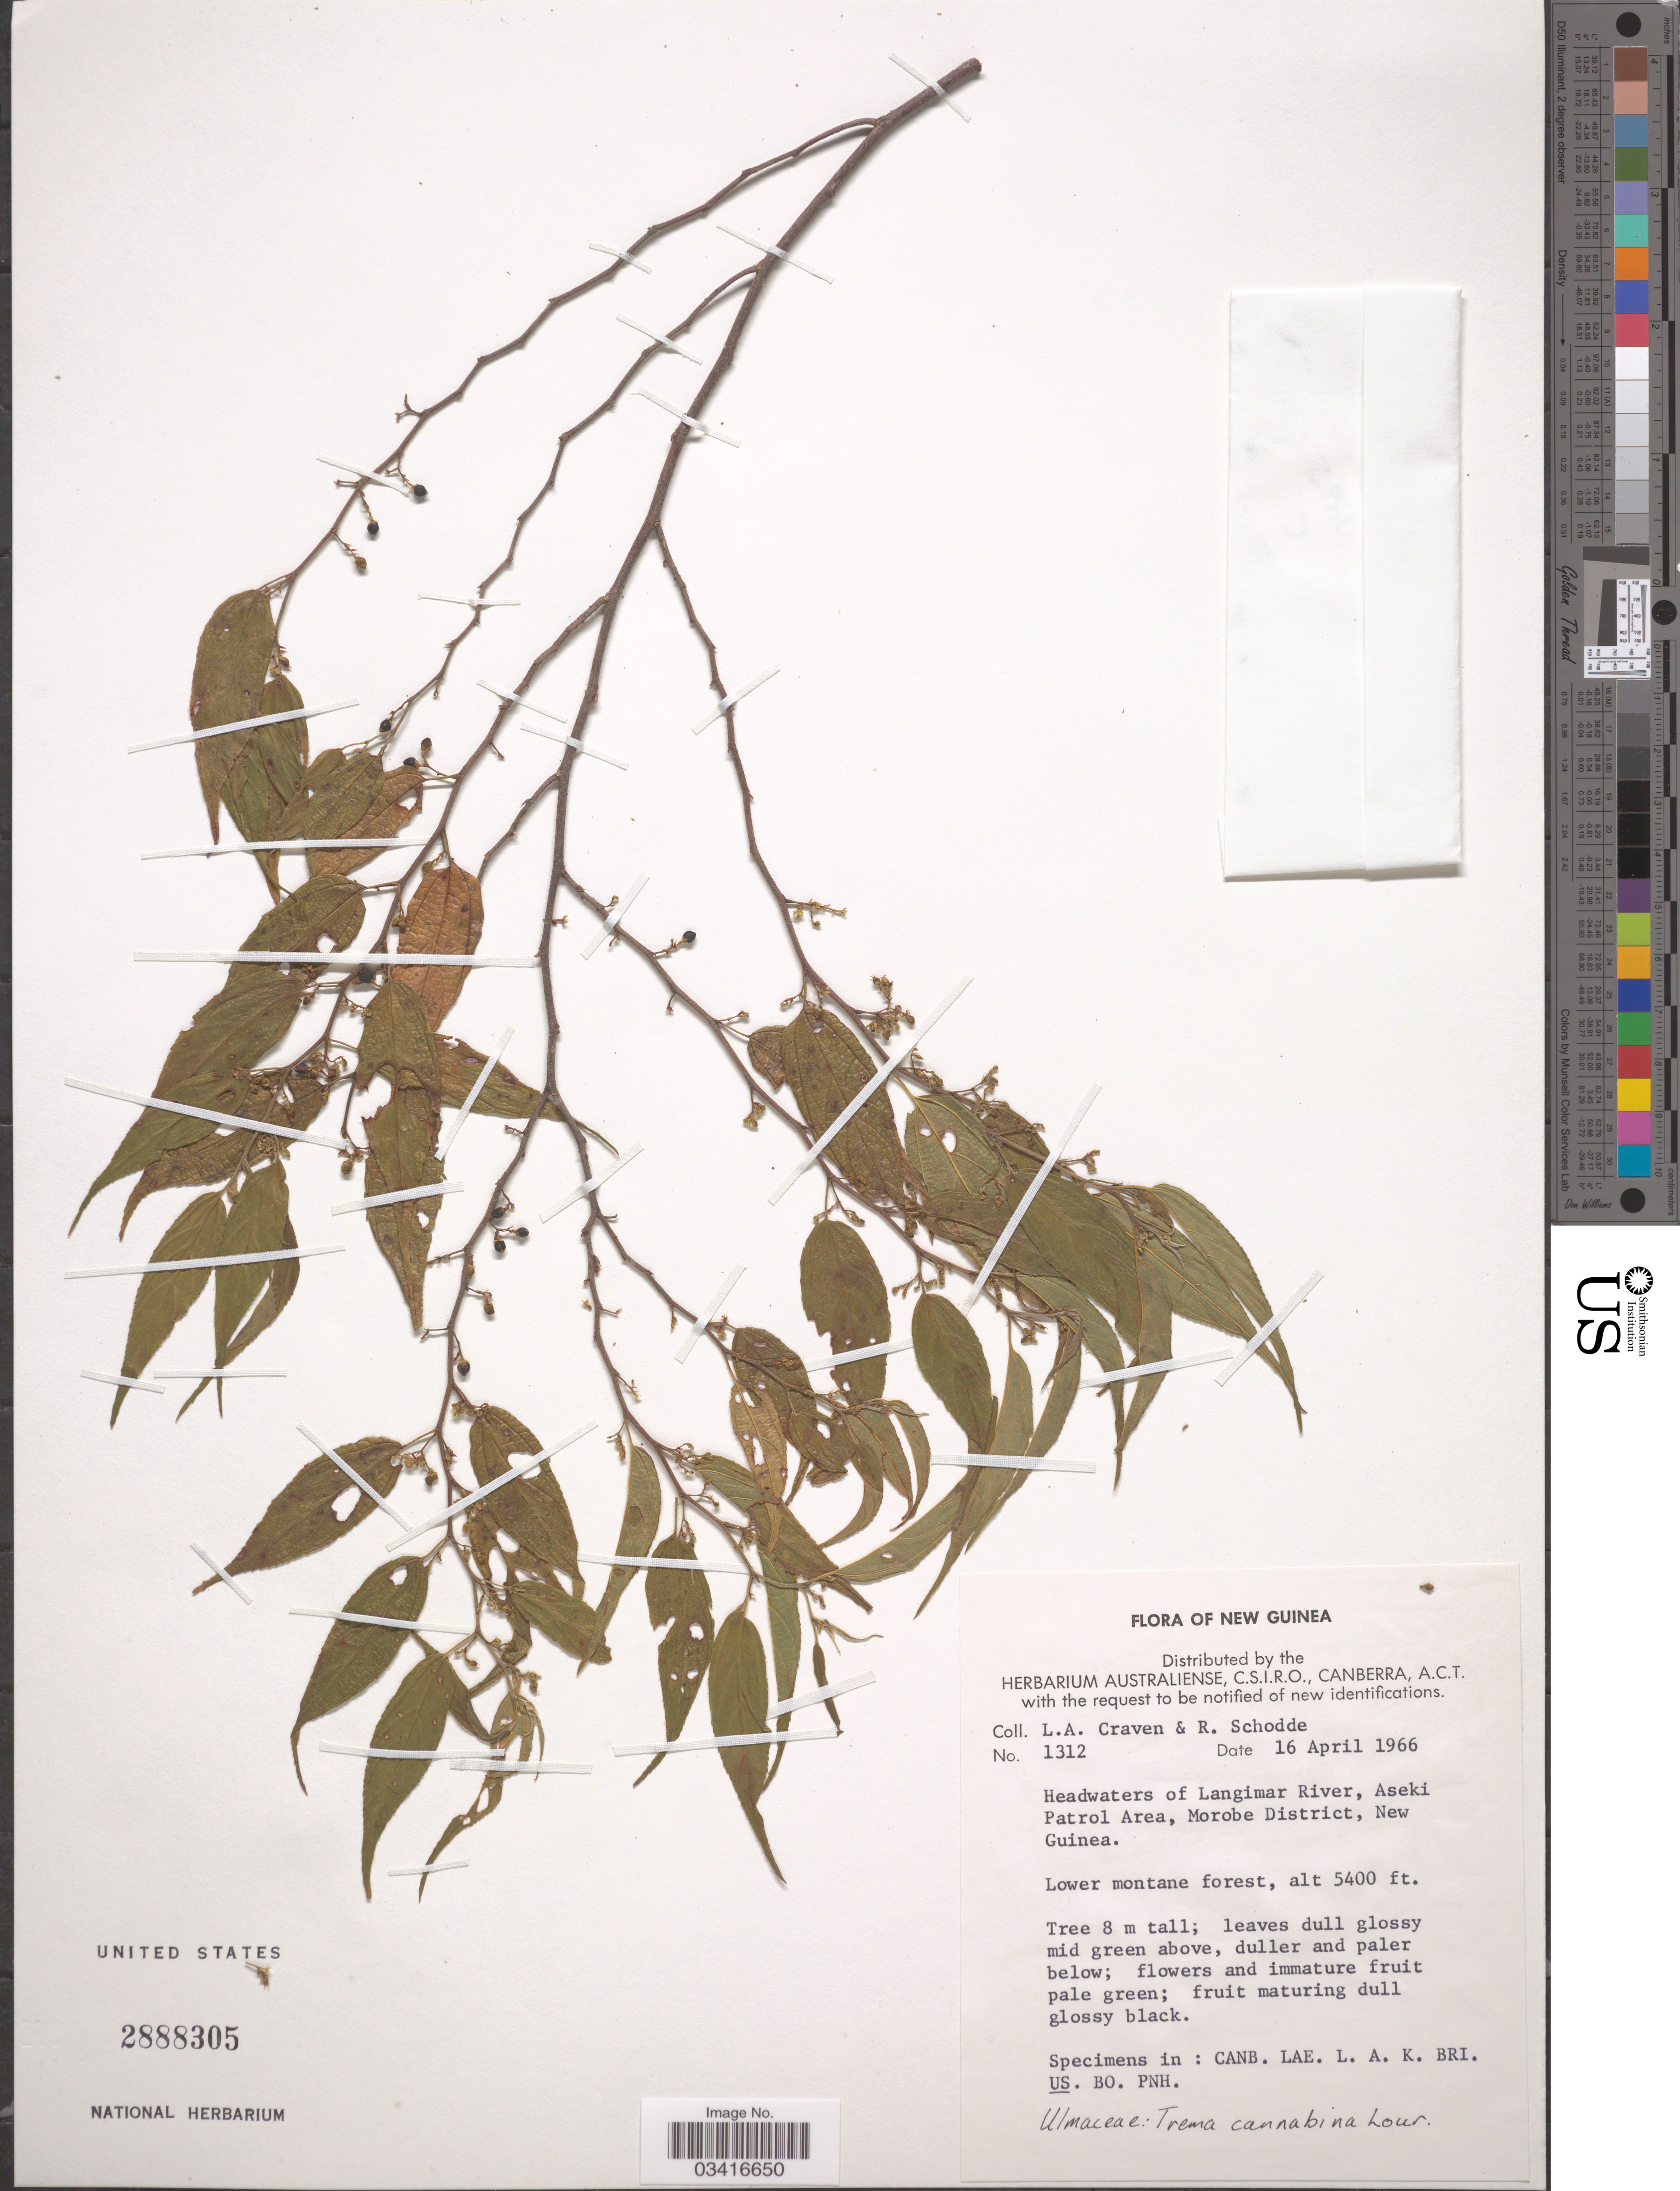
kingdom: Plantae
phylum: Tracheophyta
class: Magnoliopsida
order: Rosales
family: Cannabaceae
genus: Trema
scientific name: Trema cannabina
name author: Lour.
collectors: L. A. Craven & R. Schodde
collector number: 1312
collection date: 1966-04-16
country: Papua New Guinea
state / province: Morobe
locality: New Guinea. Headwaters of Langimar River, Aseki Patrol Area, Morobe District.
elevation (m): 1646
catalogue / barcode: US 2888305